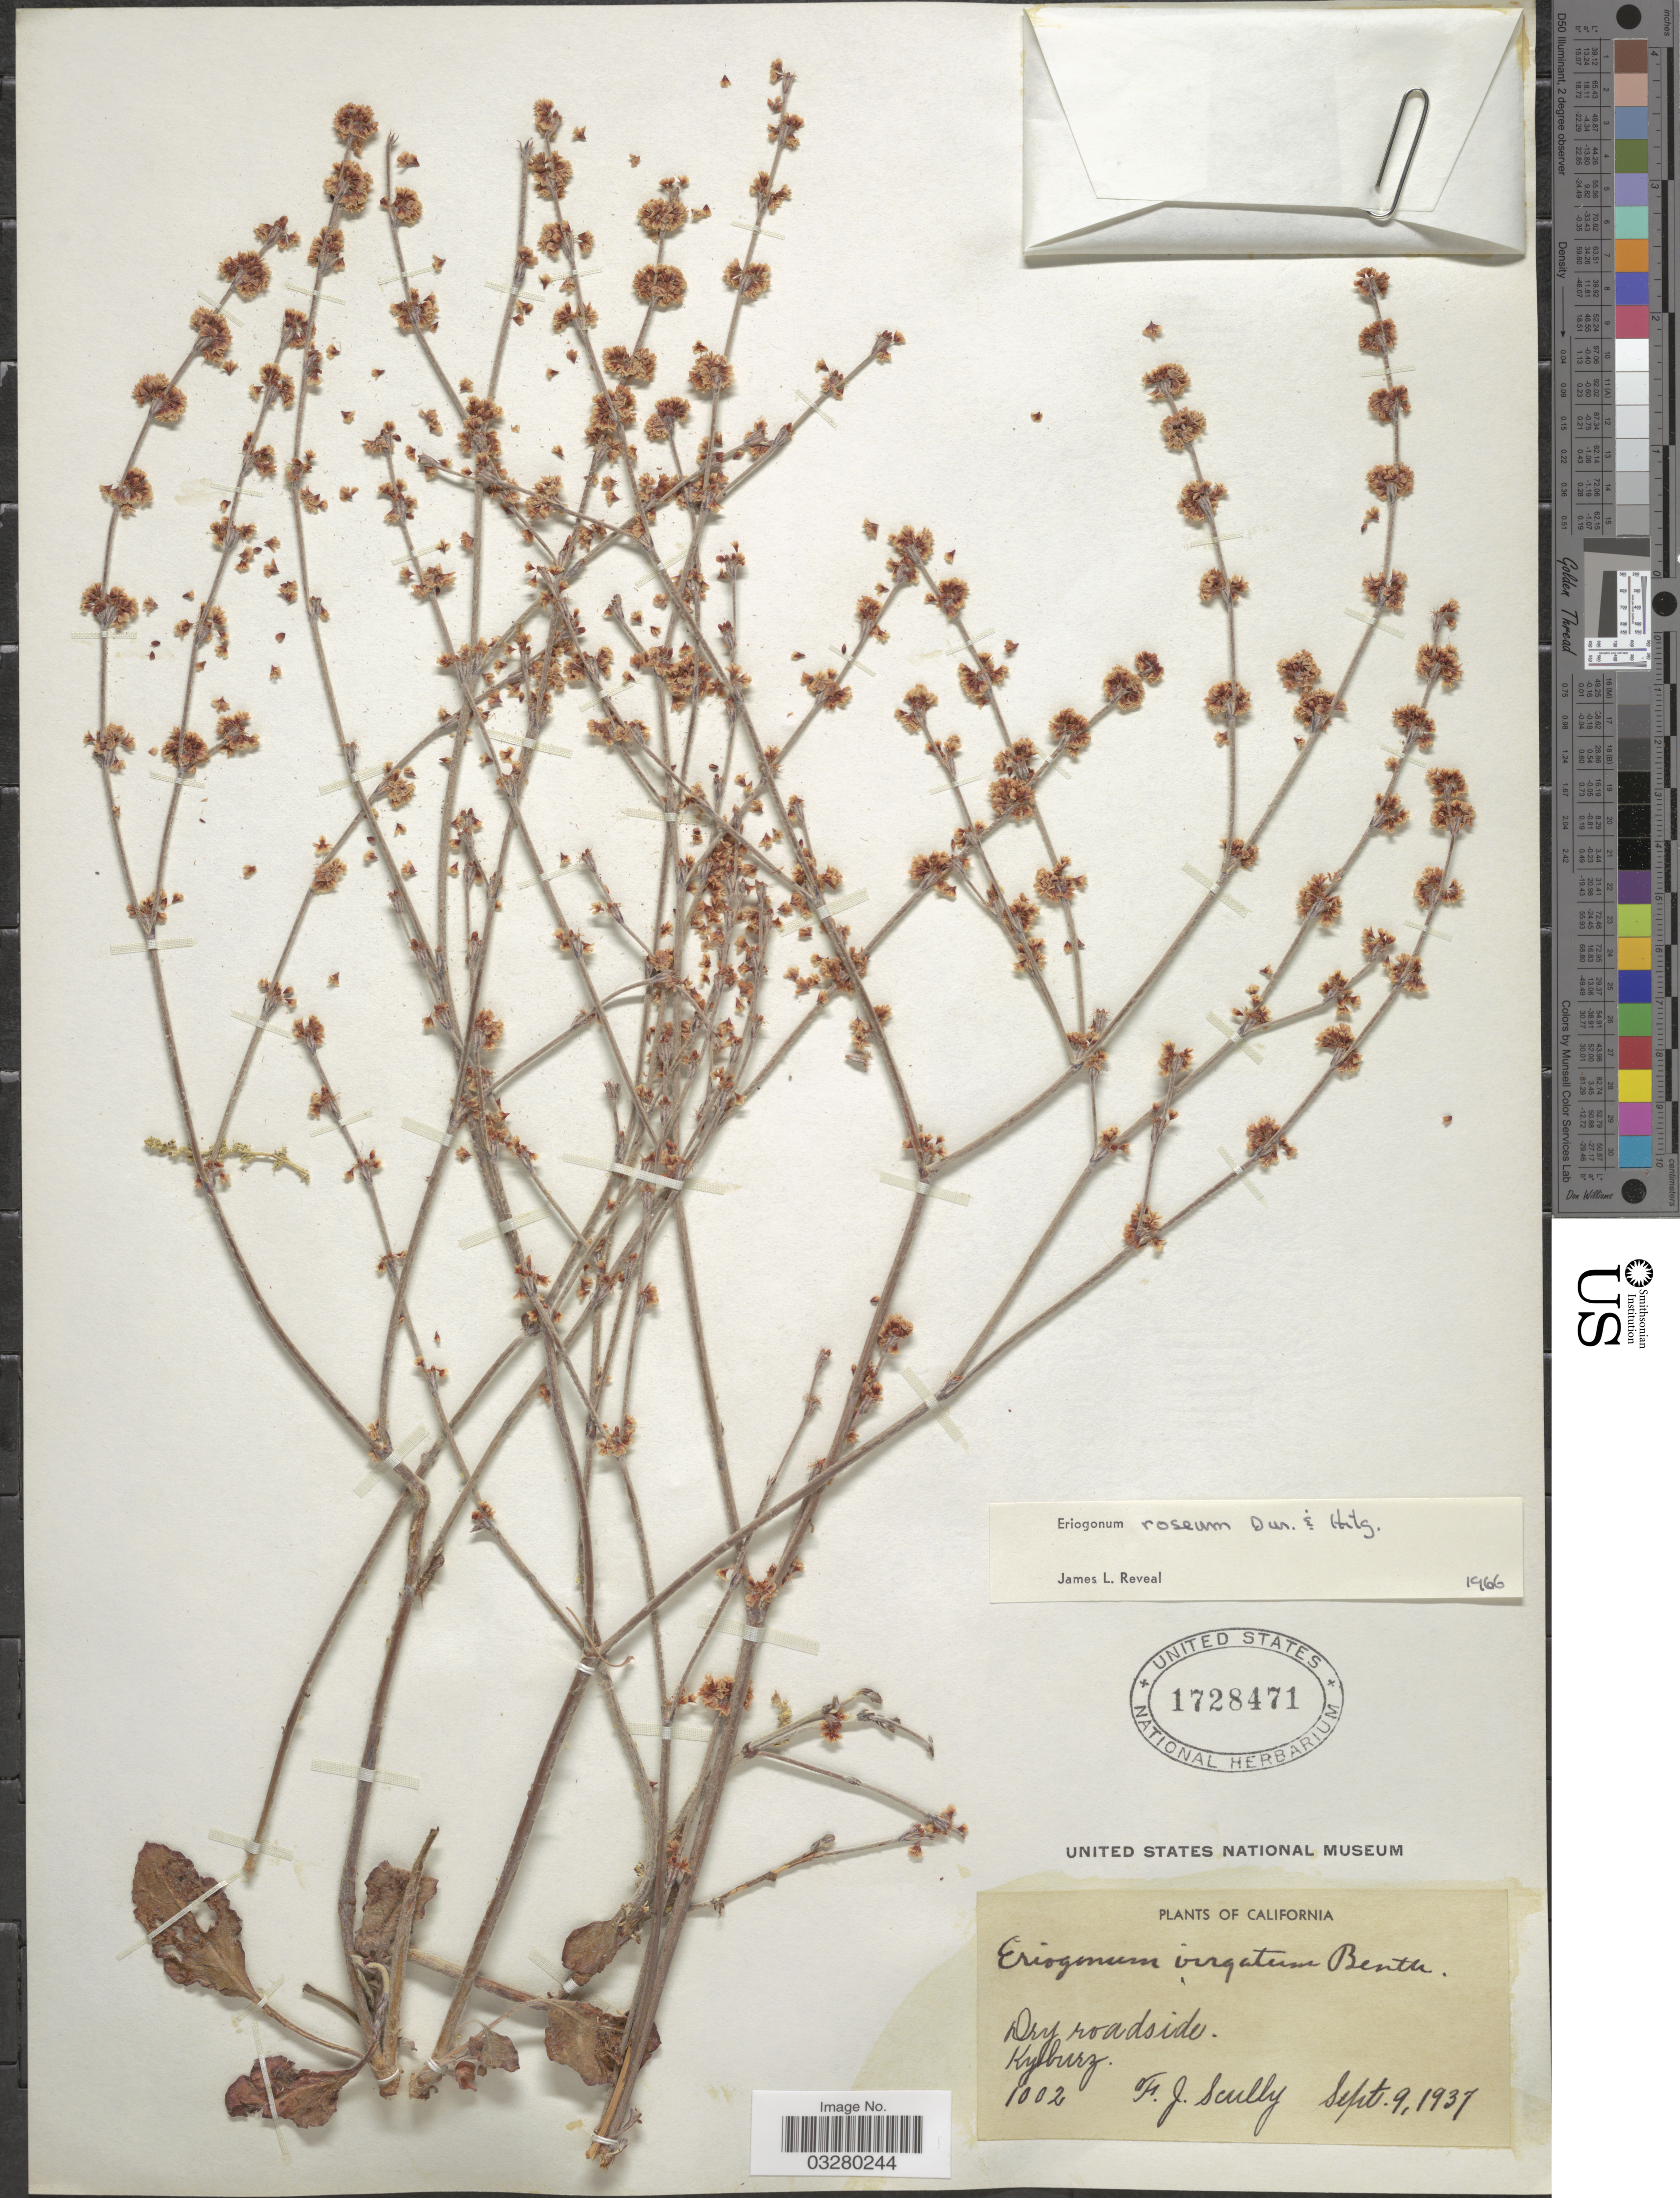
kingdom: Plantae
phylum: Tracheophyta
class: Magnoliopsida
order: Caryophyllales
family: Polygonaceae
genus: Eriogonum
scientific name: Eriogonum roseum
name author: Durand & Hilg.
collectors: F. Scully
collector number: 1002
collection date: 1937-09-09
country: United States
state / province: California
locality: Kyburz.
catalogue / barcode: US 1728471